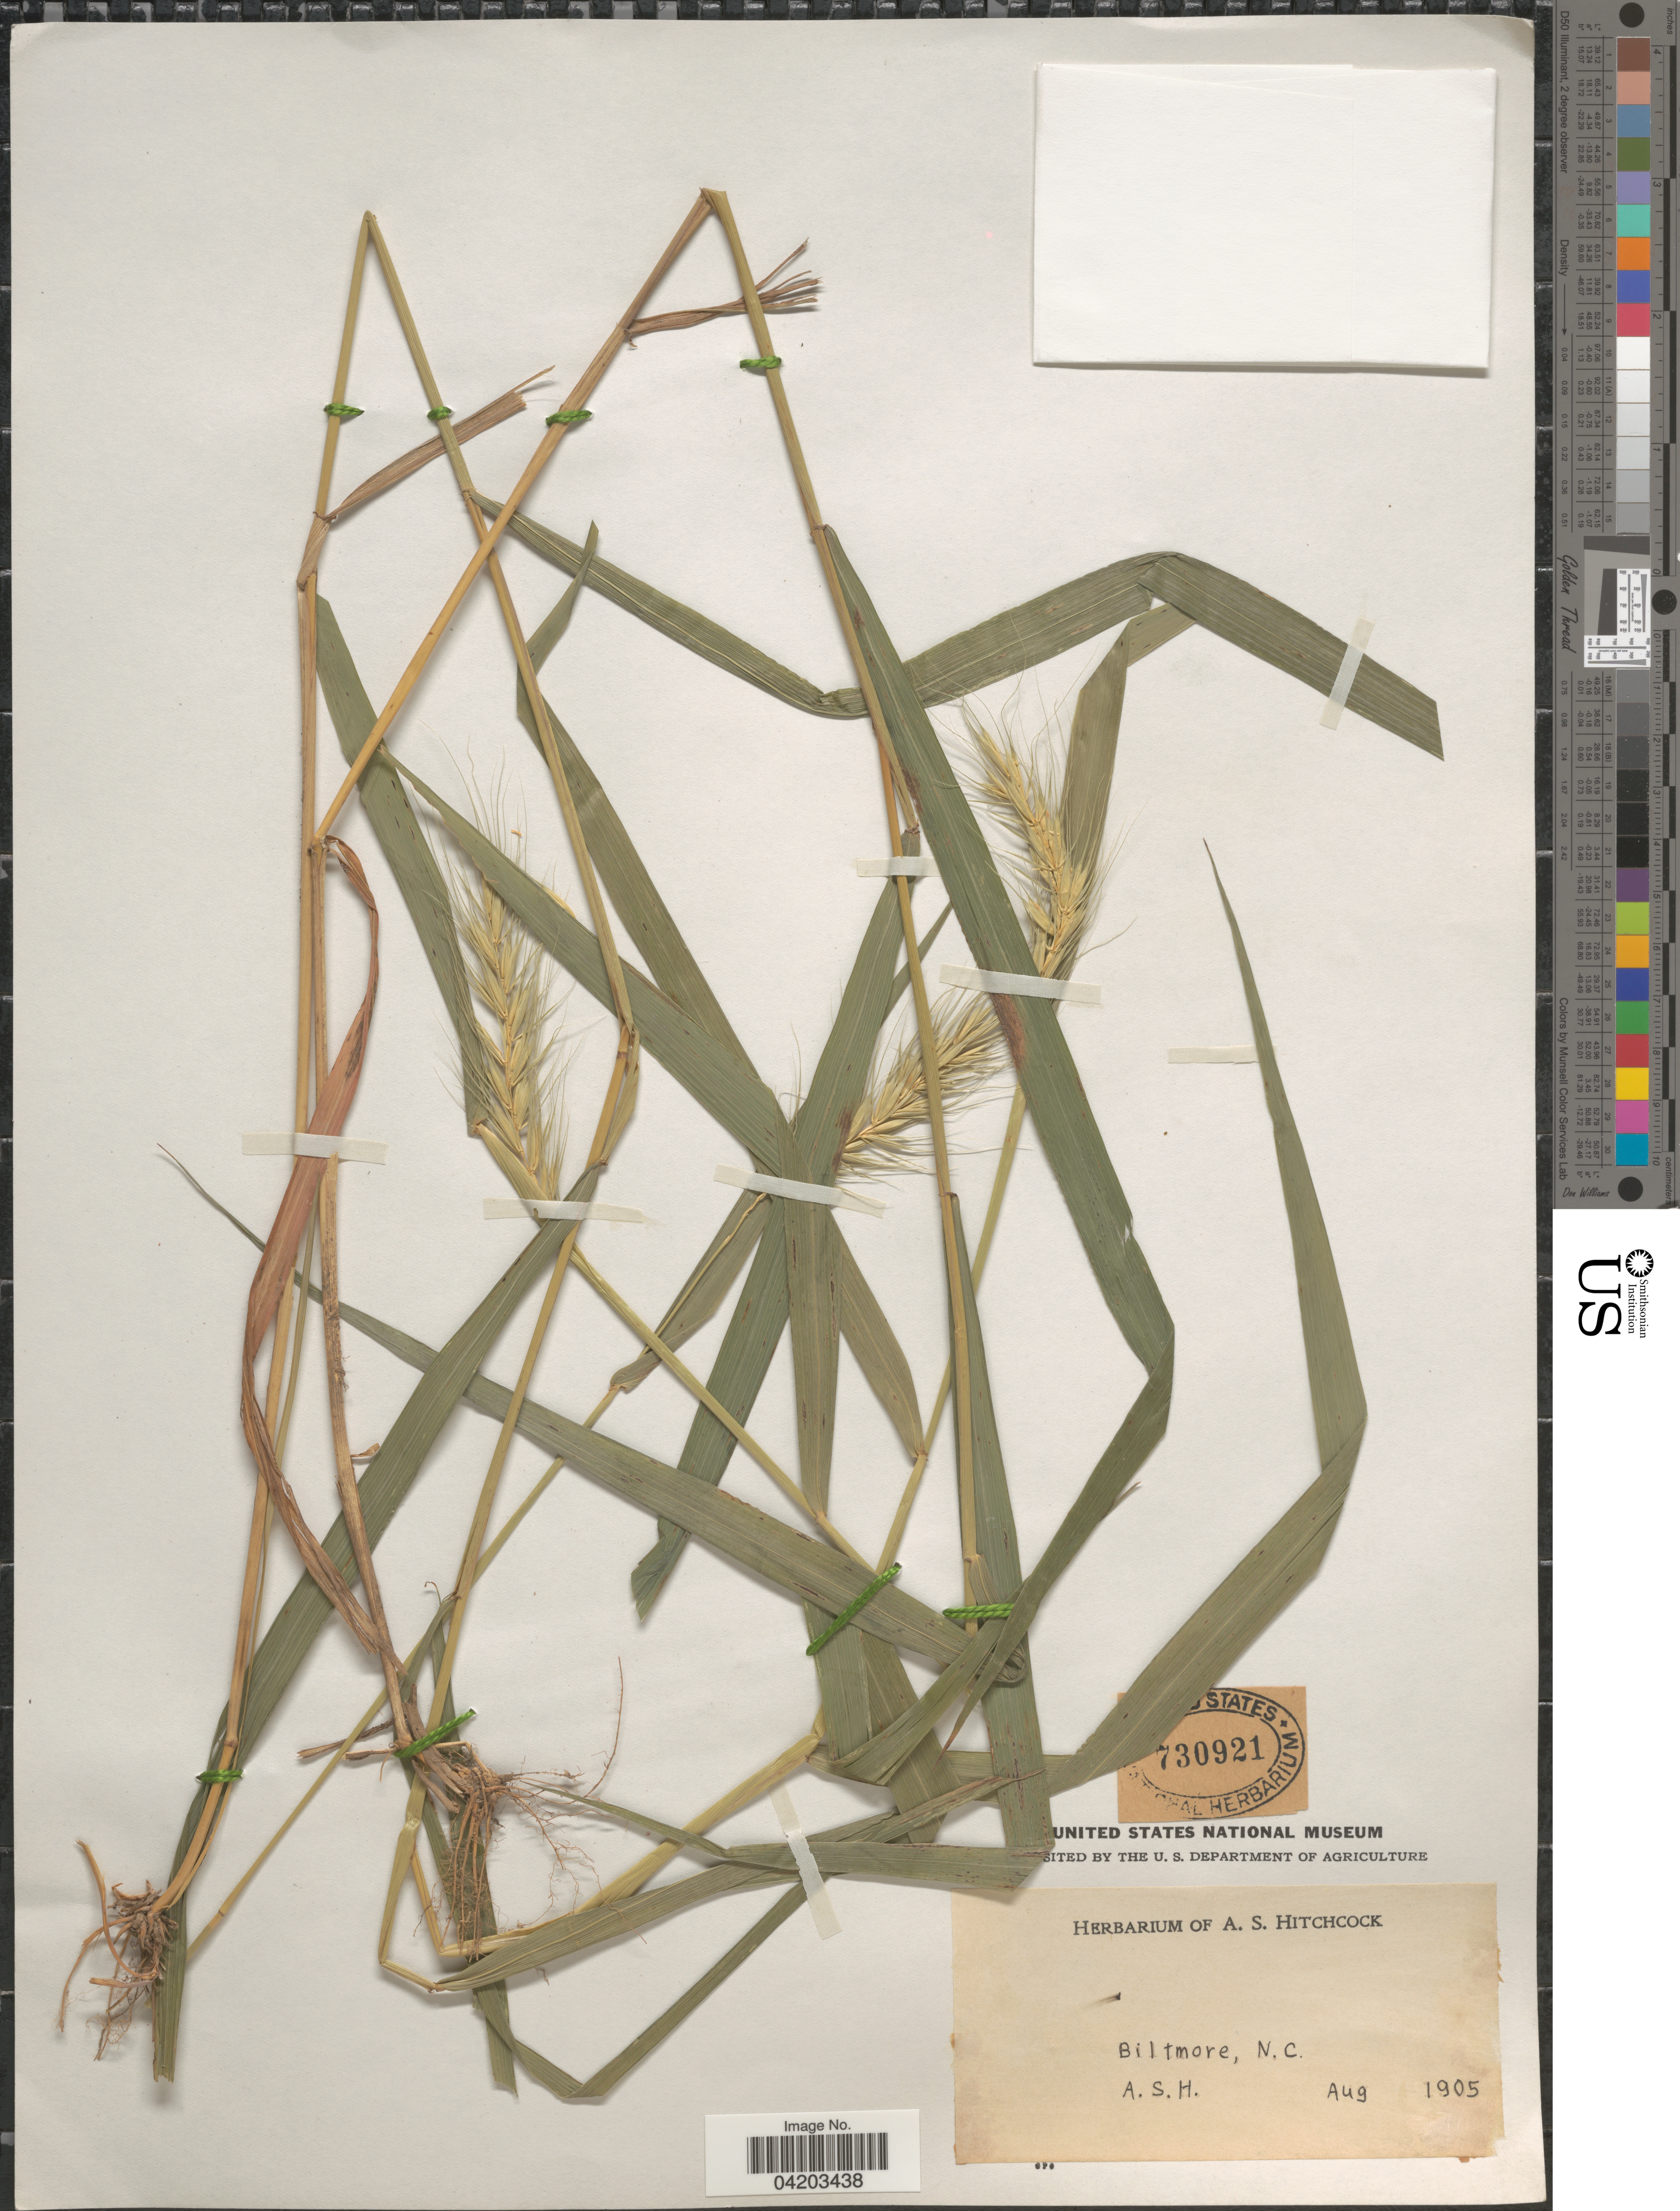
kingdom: Plantae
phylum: Tracheophyta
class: Liliopsida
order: Poales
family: Poaceae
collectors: A. S. Hitchcock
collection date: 1905-08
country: United States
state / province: North Carolina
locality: Biltmore.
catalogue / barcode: US 730921